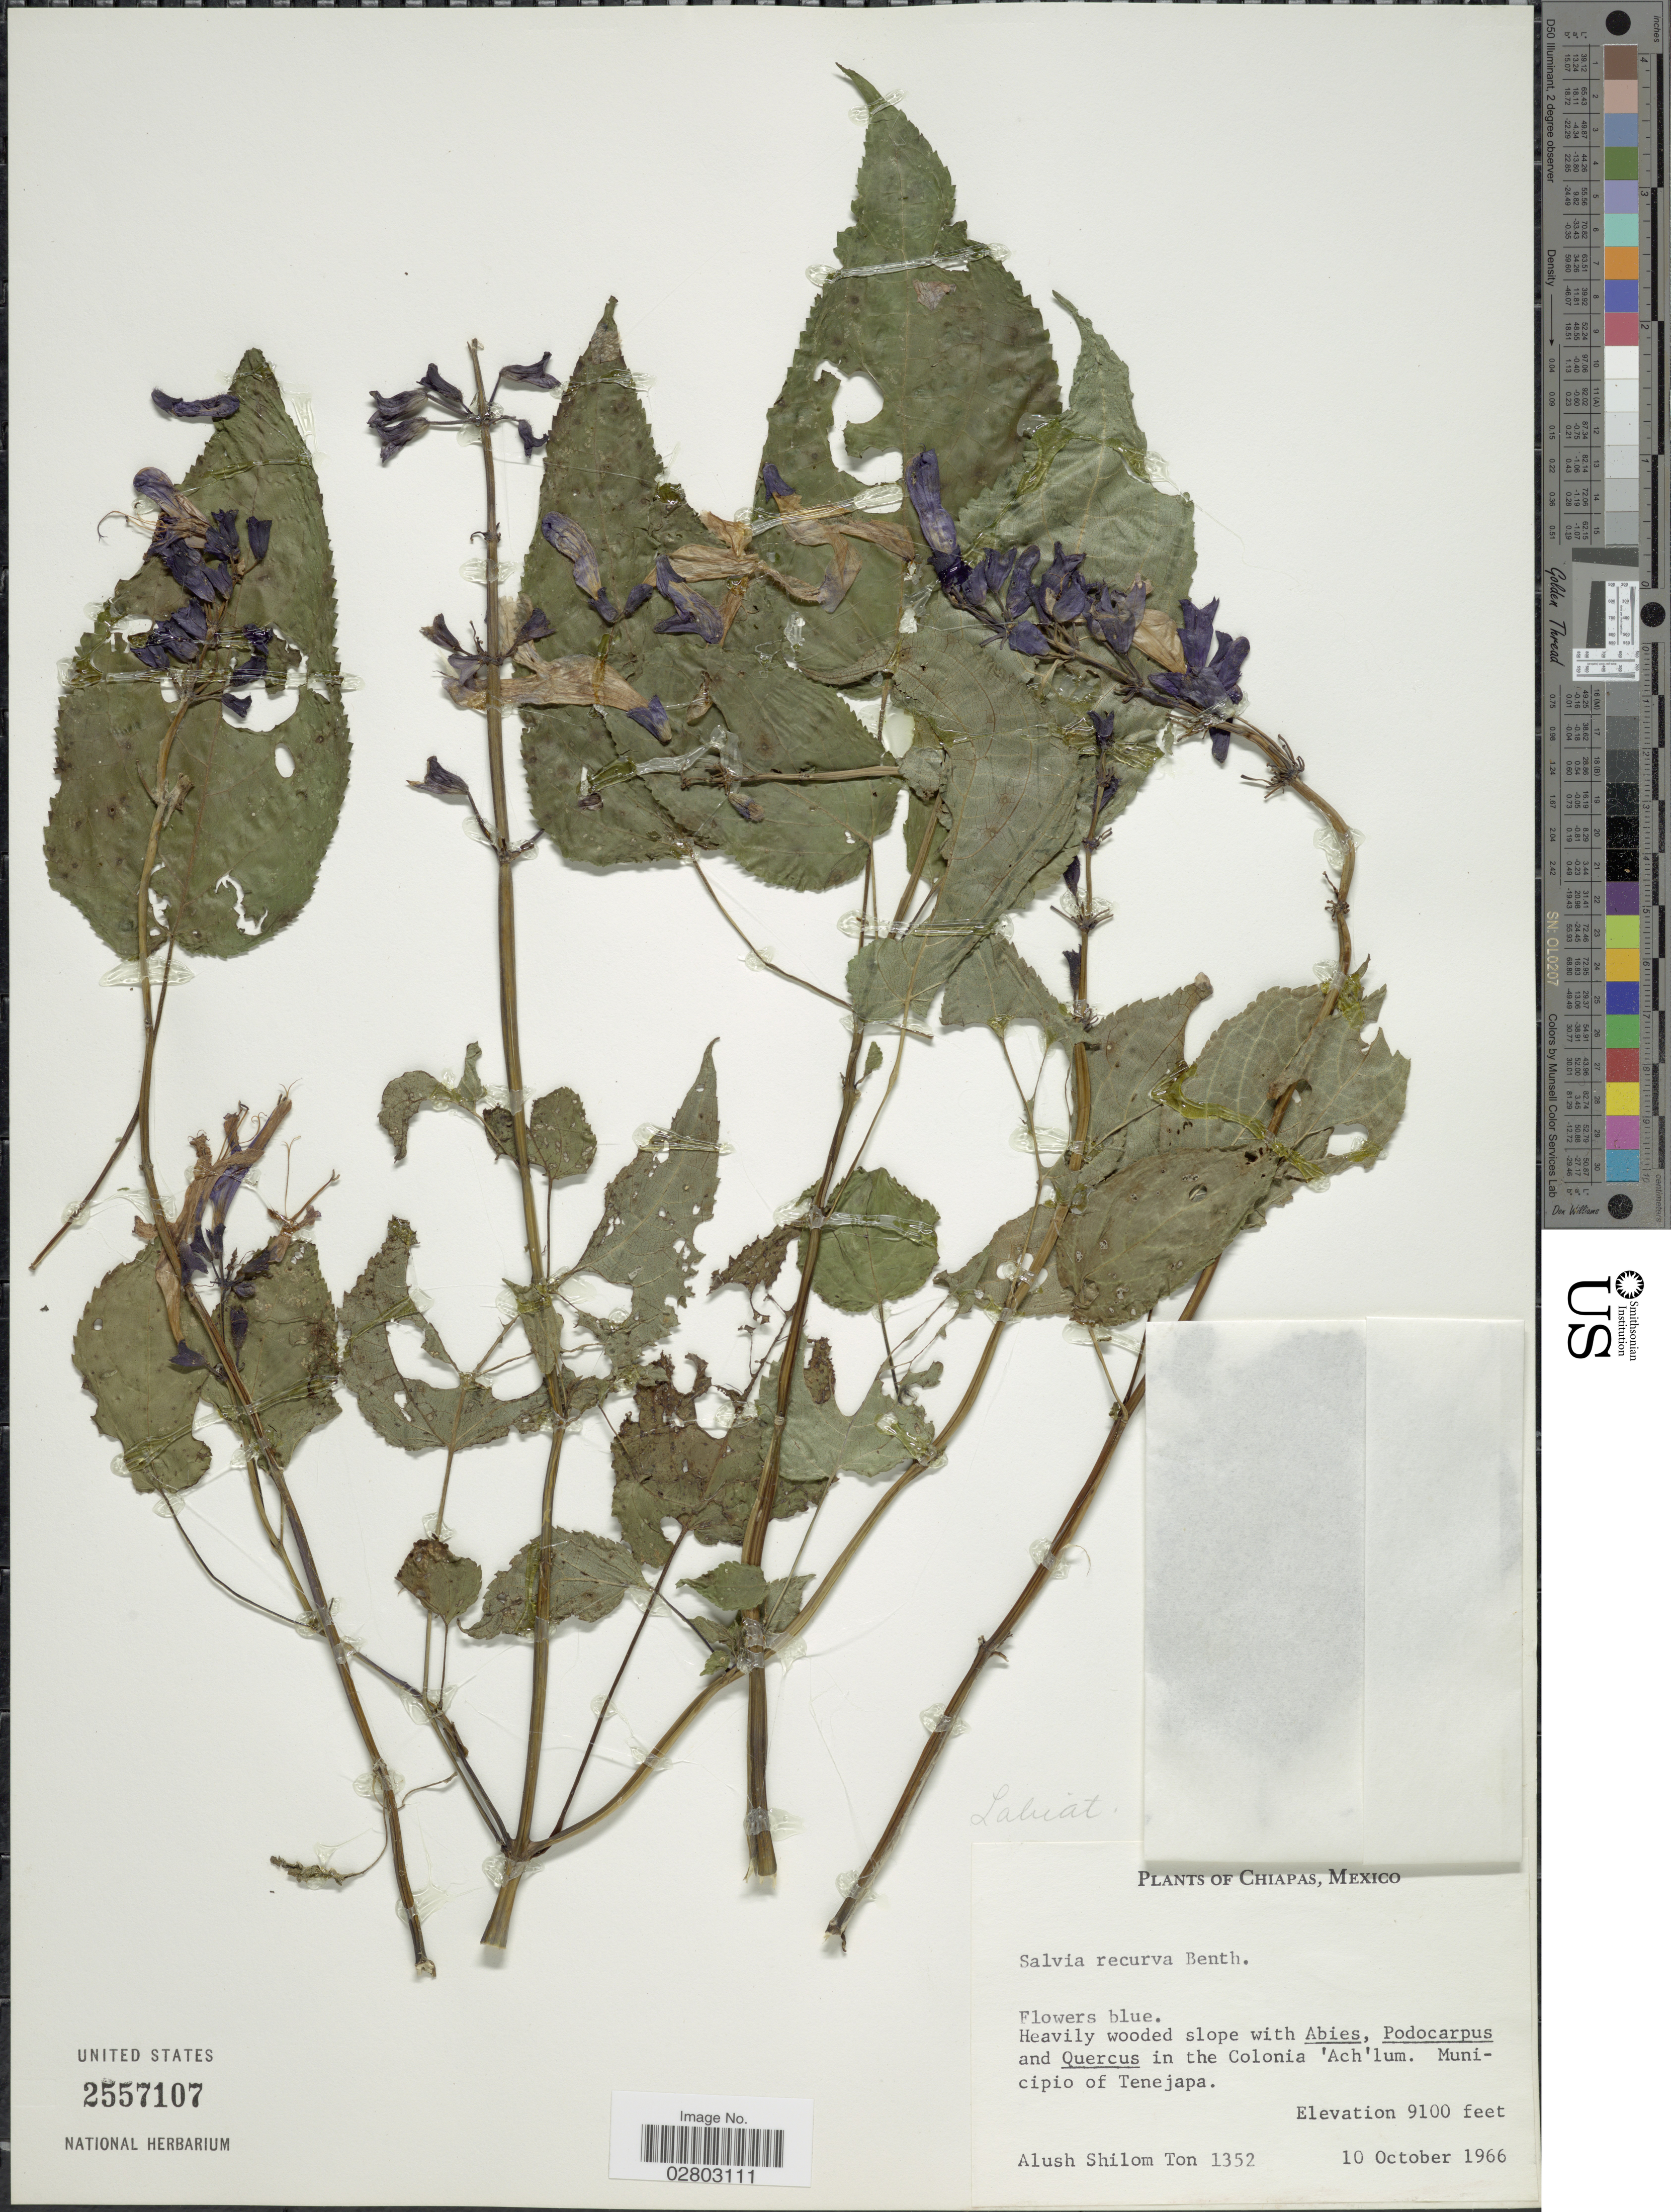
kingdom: Plantae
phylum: Tracheophyta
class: Magnoliopsida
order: Lamiales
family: Lamiaceae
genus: Salvia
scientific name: Salvia recurva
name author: Benth.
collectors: A. M. Ton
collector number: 1352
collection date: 1966-10-10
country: Mexico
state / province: Chiapas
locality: In the Colonia 'Ach'lum, Municipio of Tenejapa.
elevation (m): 2774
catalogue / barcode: US 2557107